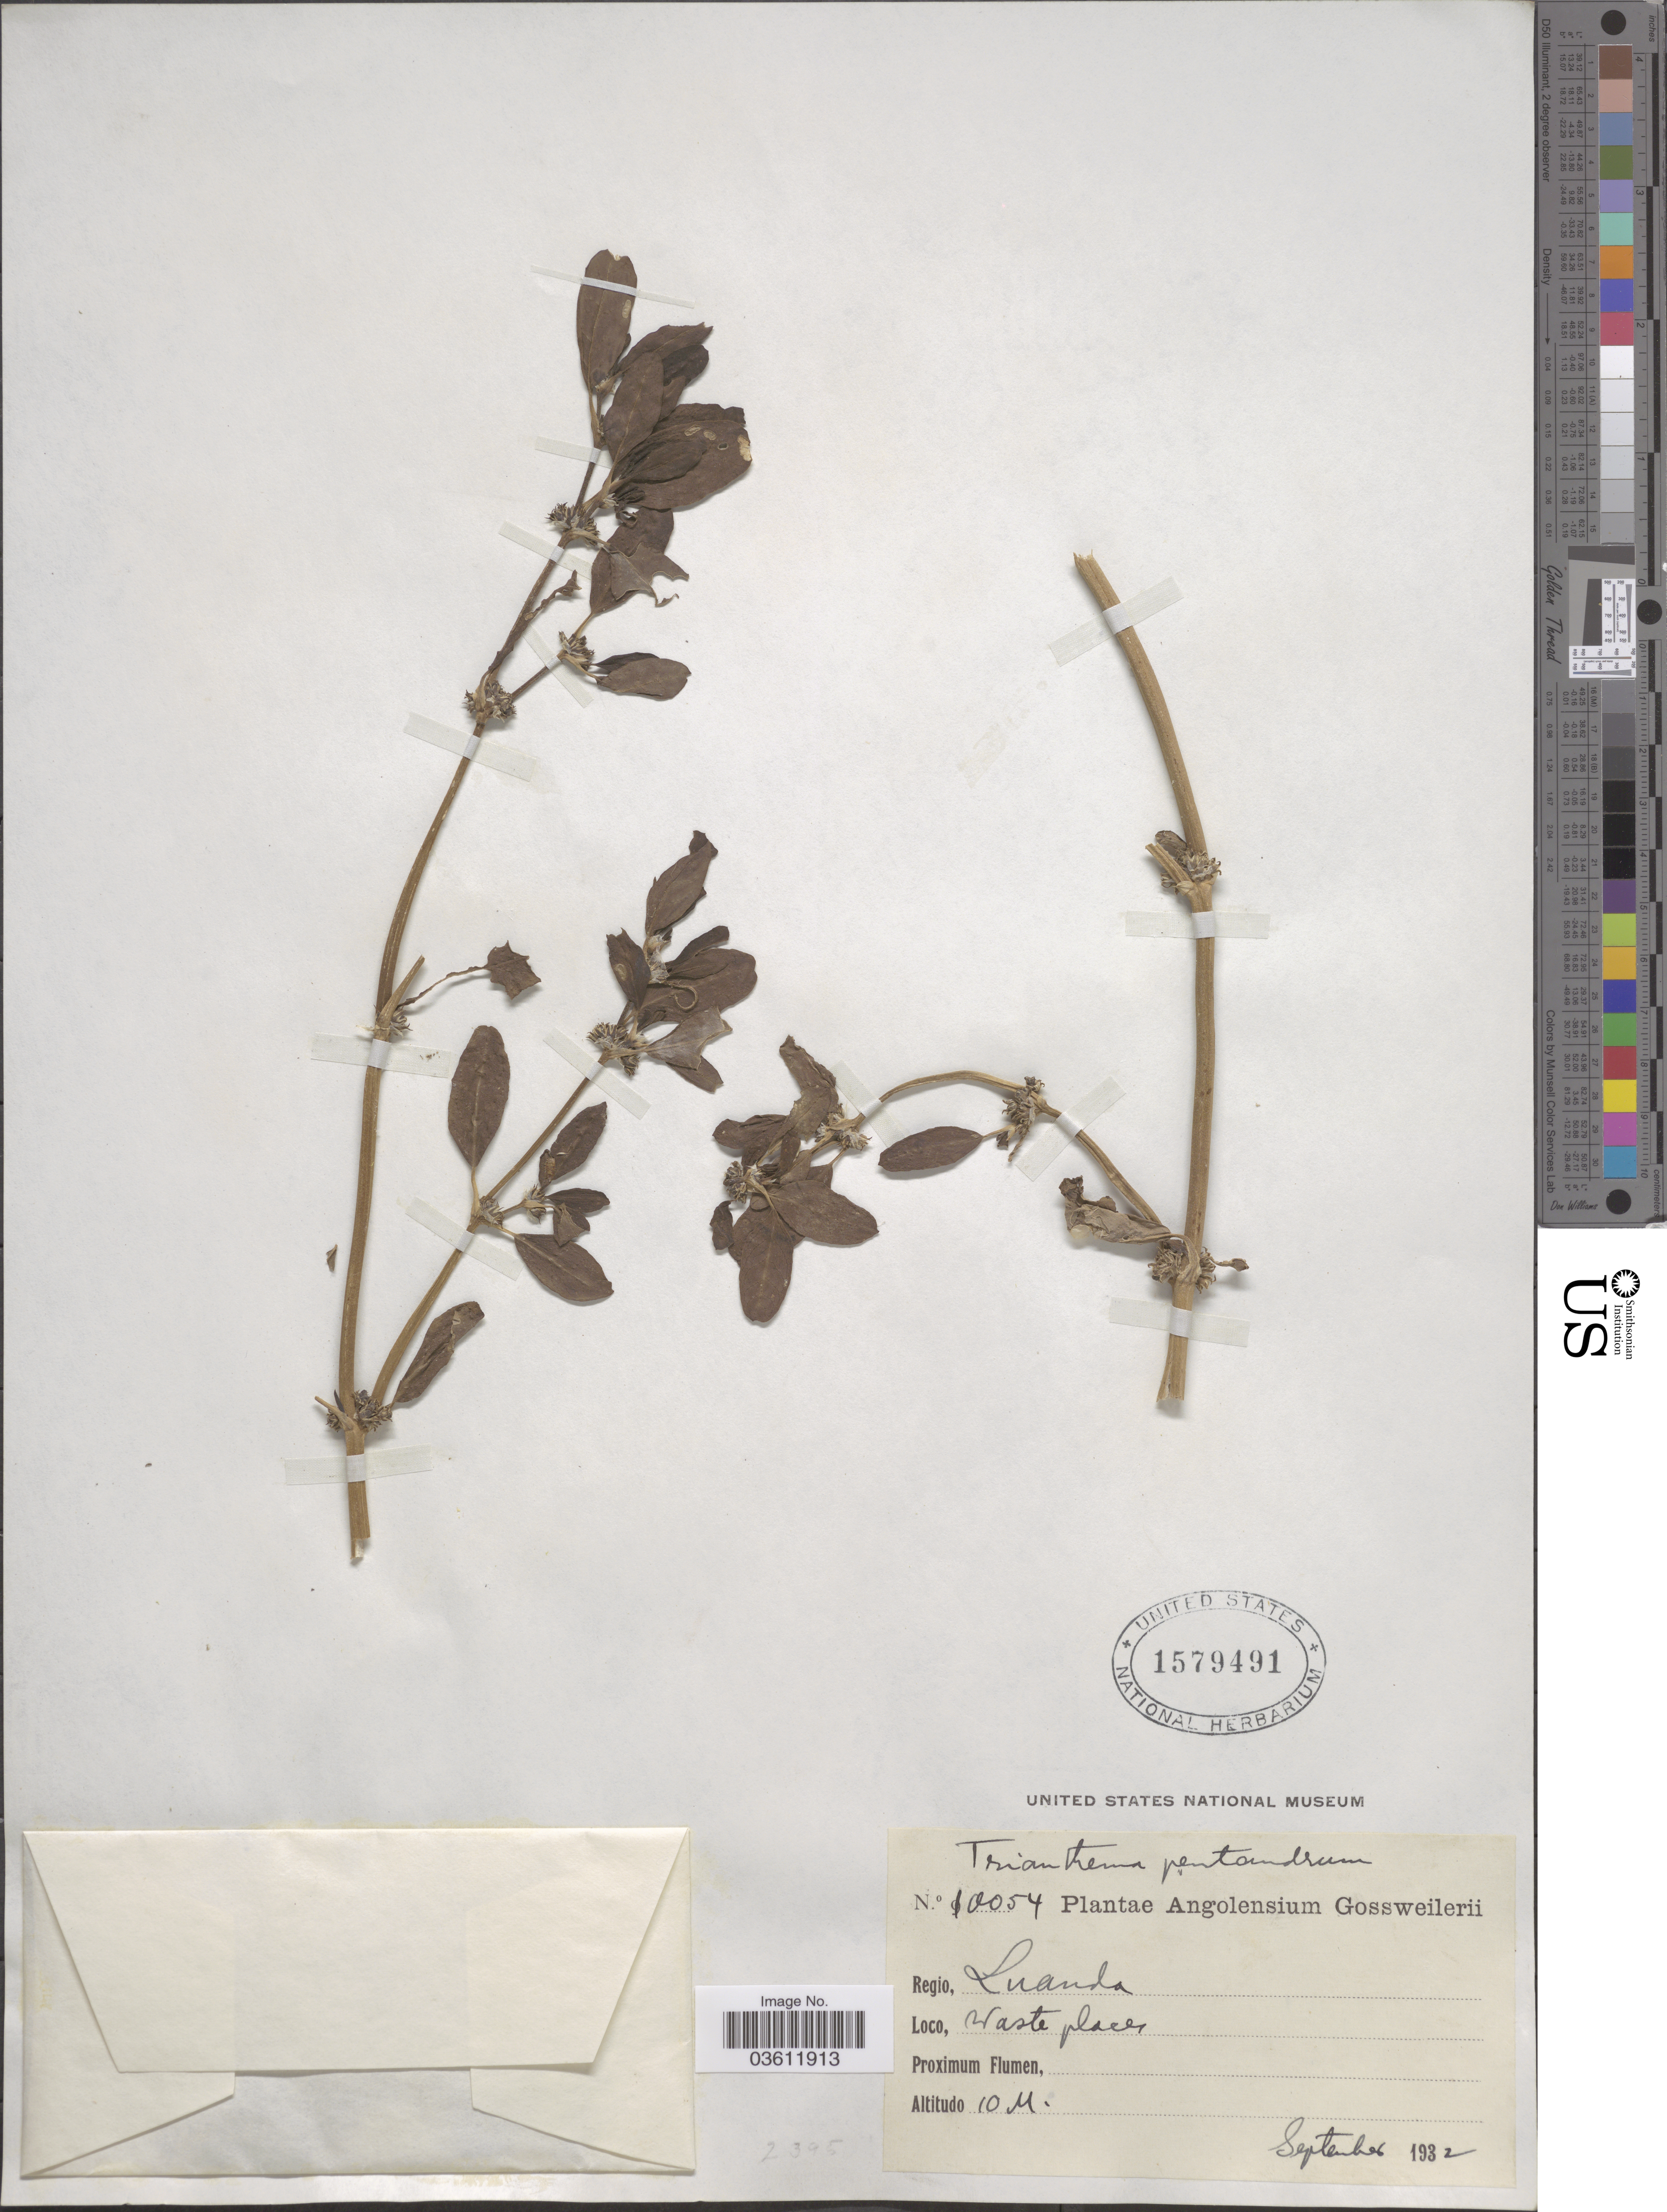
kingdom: Plantae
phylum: Tracheophyta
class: Magnoliopsida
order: Caryophyllales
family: Aizoaceae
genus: Zaleya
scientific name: Zaleya pentandra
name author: (L.) C. Jeffrey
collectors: -. Gossweiler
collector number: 10054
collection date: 1932-09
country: Angola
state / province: Luanda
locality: Regio, Luanda.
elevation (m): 10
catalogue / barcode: US 1579491